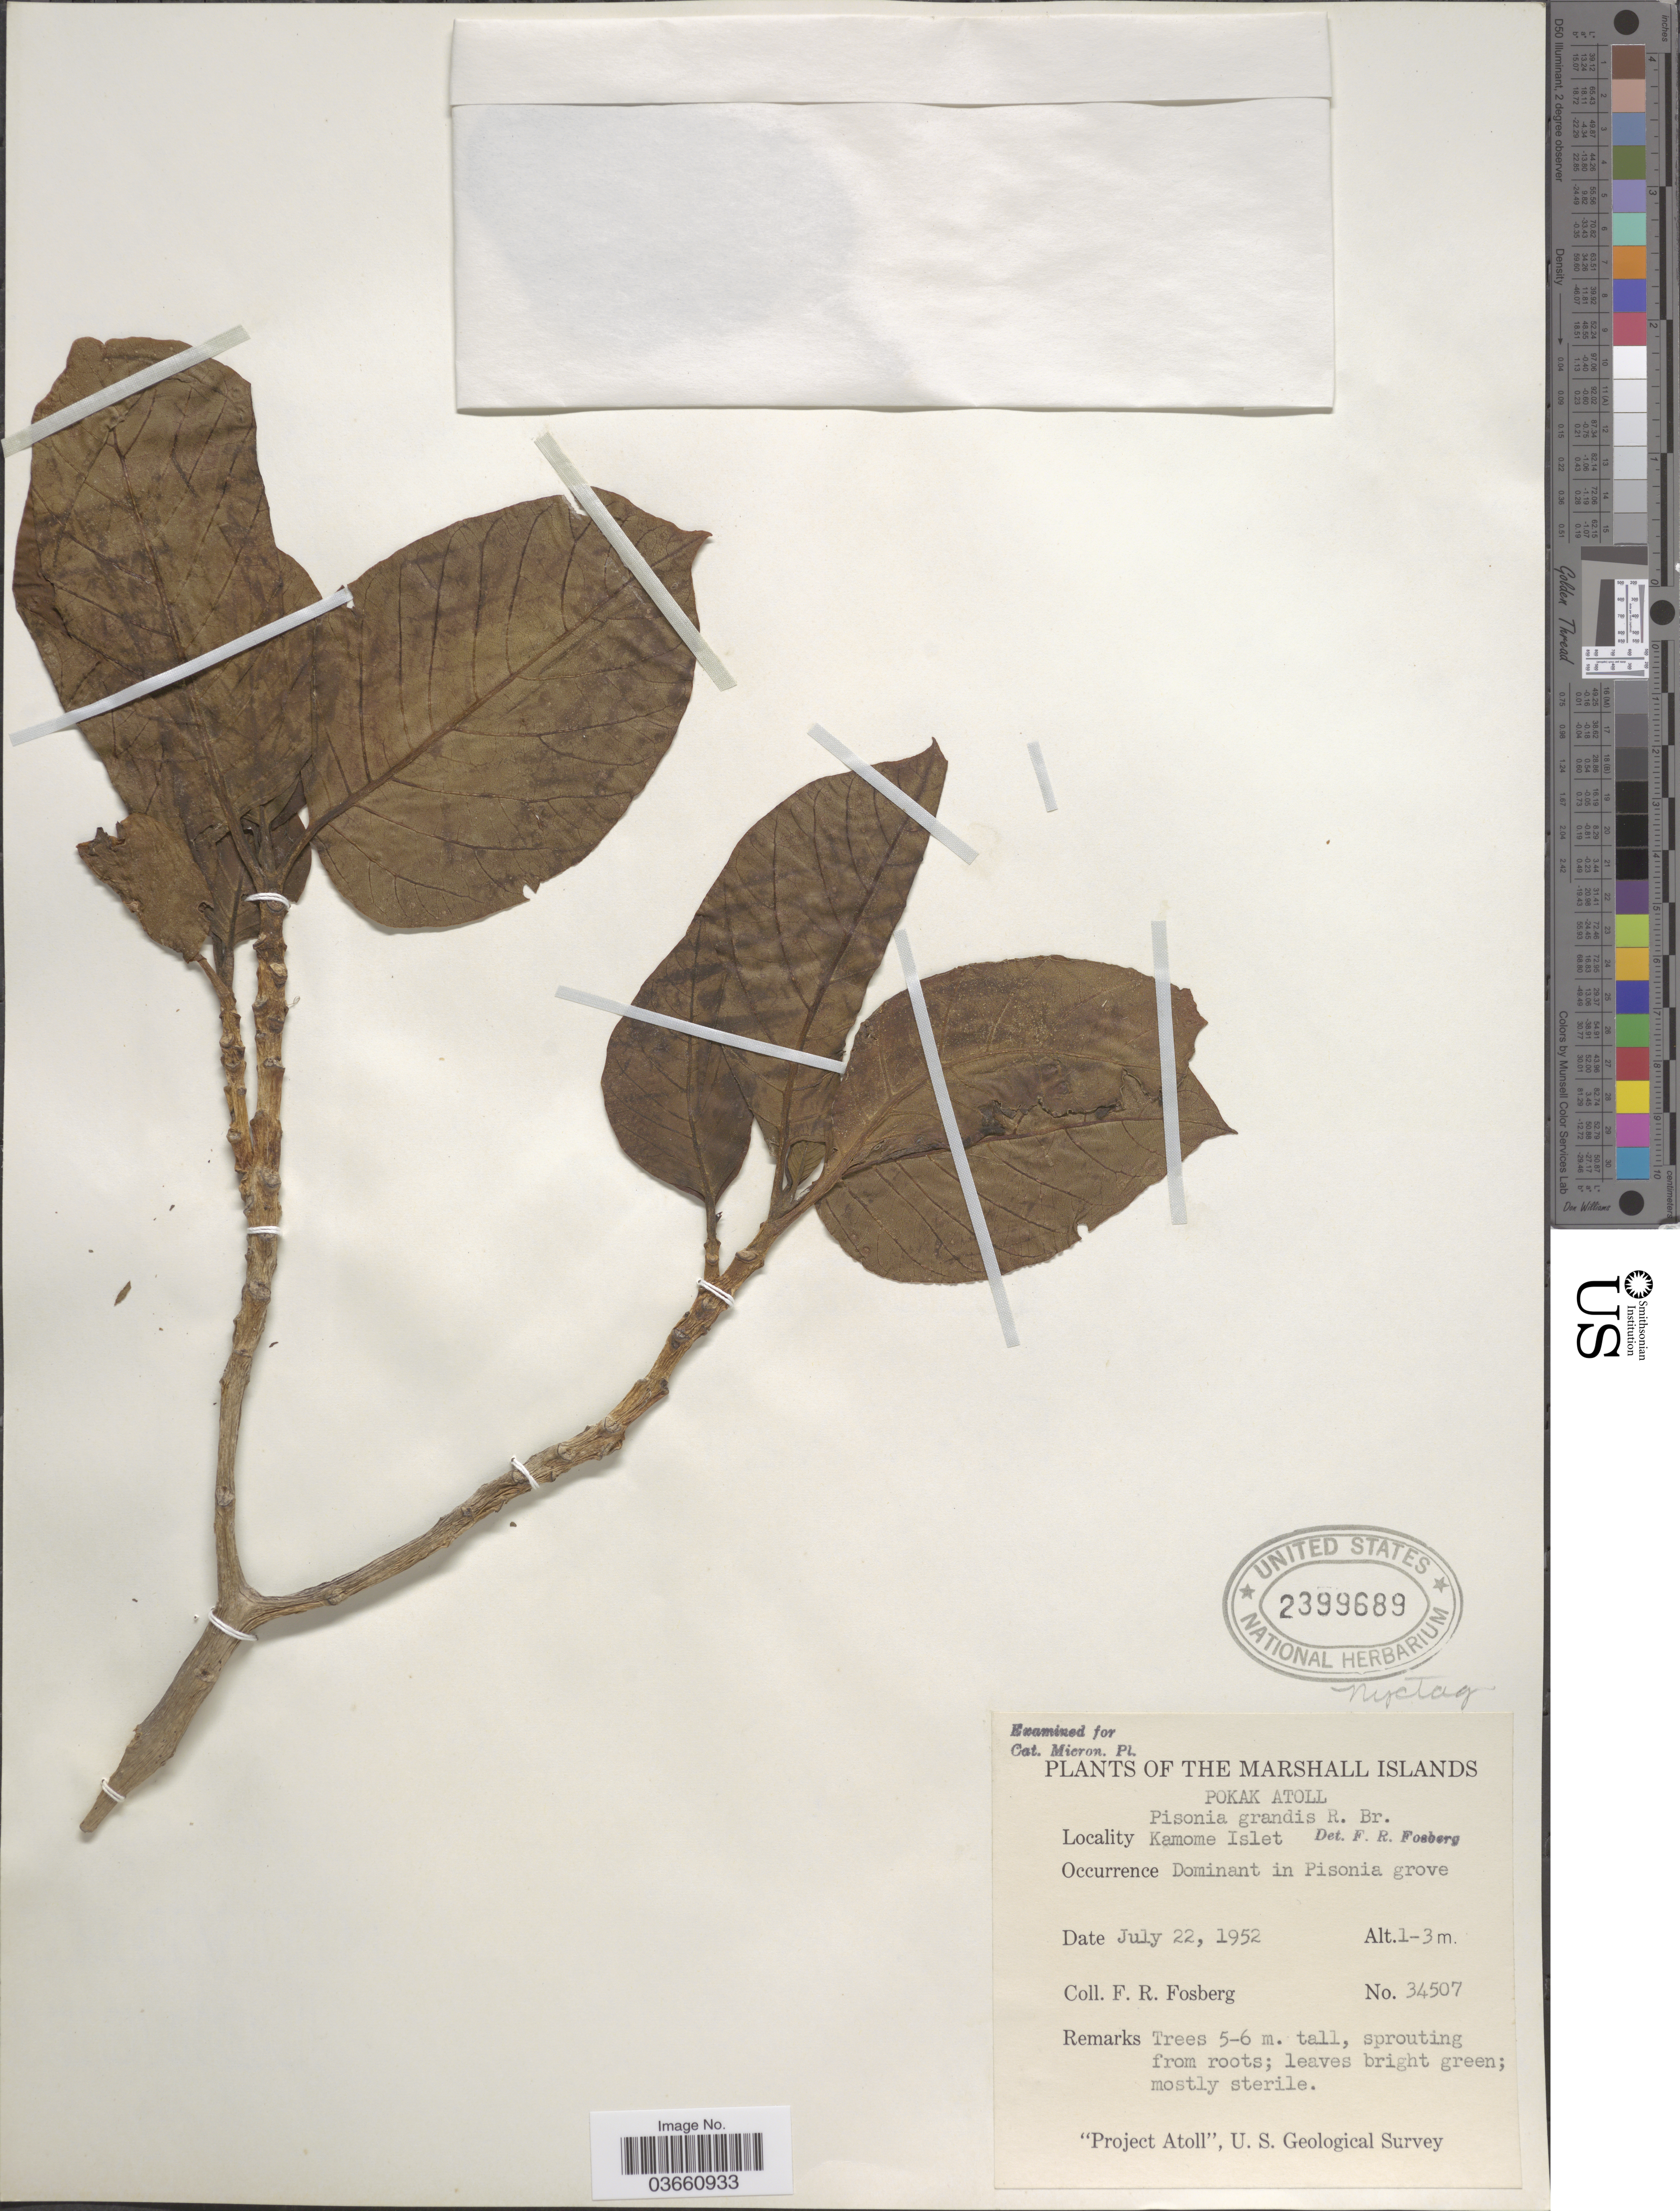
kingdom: Plantae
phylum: Tracheophyta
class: Magnoliopsida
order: Caryophyllales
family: Nyctaginaceae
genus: Pisonia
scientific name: Pisonia grandis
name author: R. Br.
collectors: F. R. Fosberg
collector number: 34507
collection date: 1952-07-22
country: Marshall Islands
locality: Pokak Atoll. Kamome Islet.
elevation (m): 1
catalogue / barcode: US 2399689